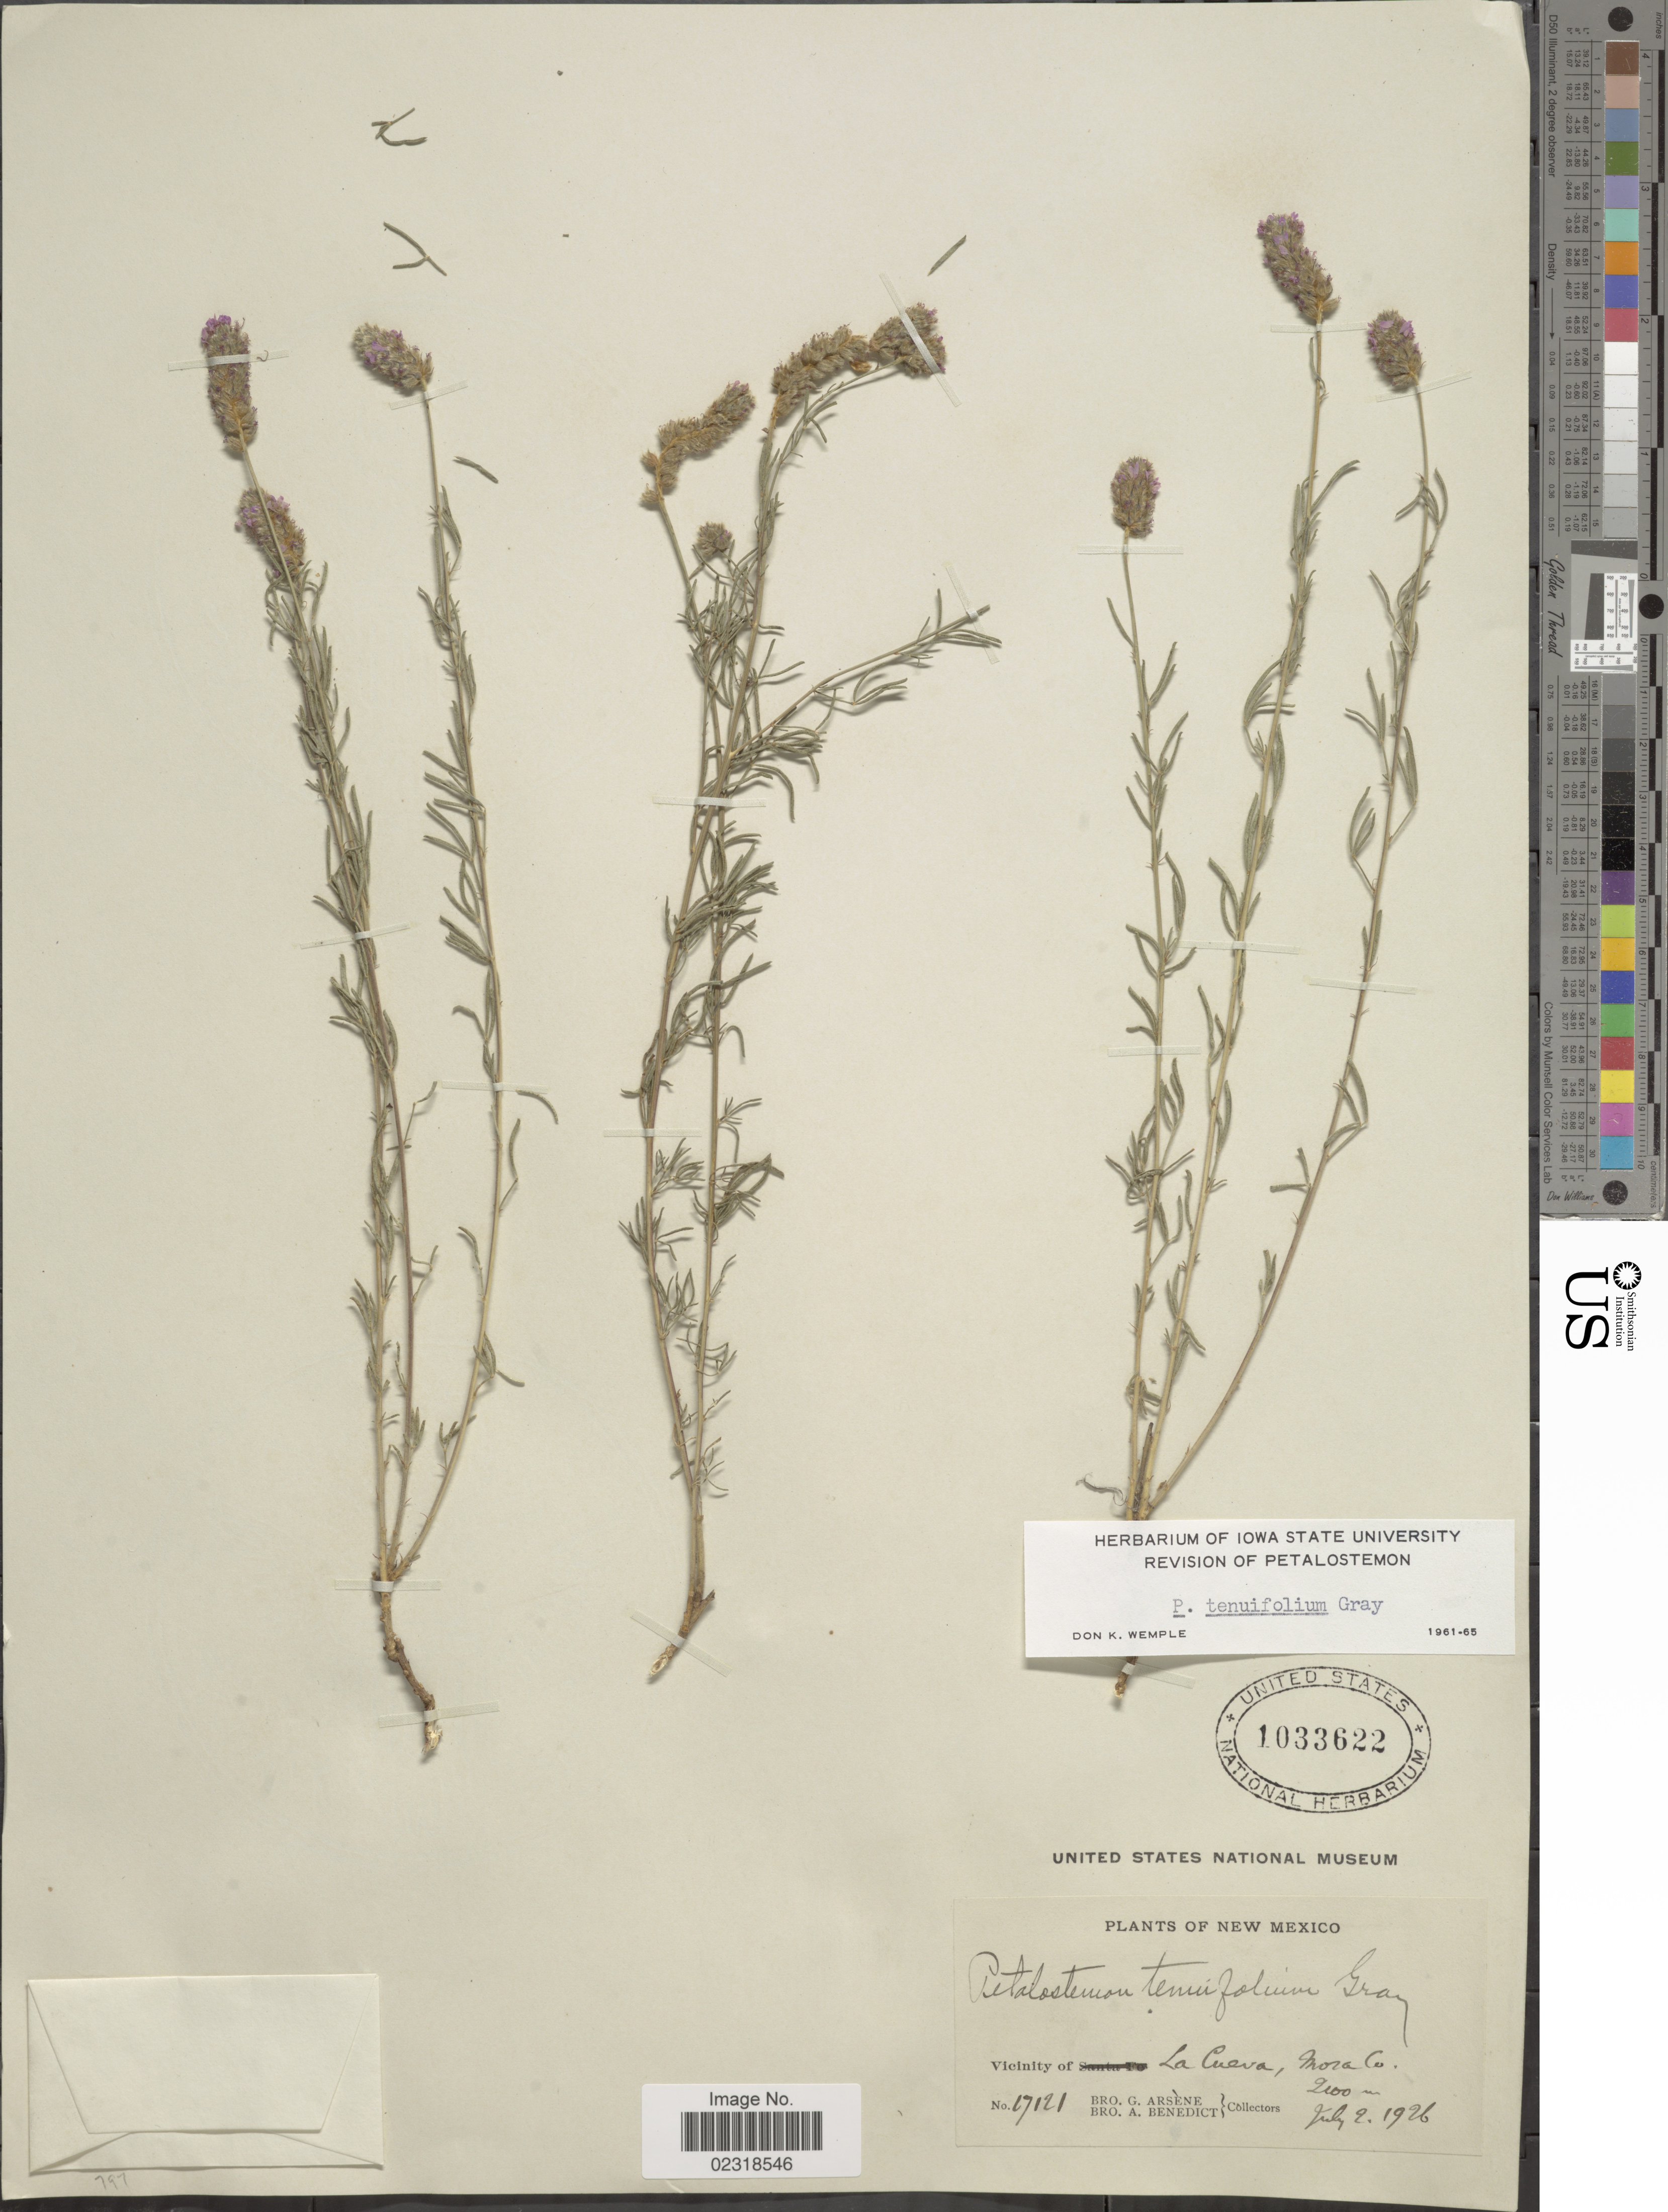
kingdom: Plantae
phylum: Tracheophyta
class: Magnoliopsida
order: Fabales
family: Fabaceae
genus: Dalea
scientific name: Dalea tenuifolia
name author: (A. Gray) Shinners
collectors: Bro. G. Arsène & Bro. A. Benedict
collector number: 17121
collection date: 1926-07-02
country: United States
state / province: New Mexico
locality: Vicinity of La Cueva, Mora Co.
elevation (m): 2100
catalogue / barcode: US 1033622